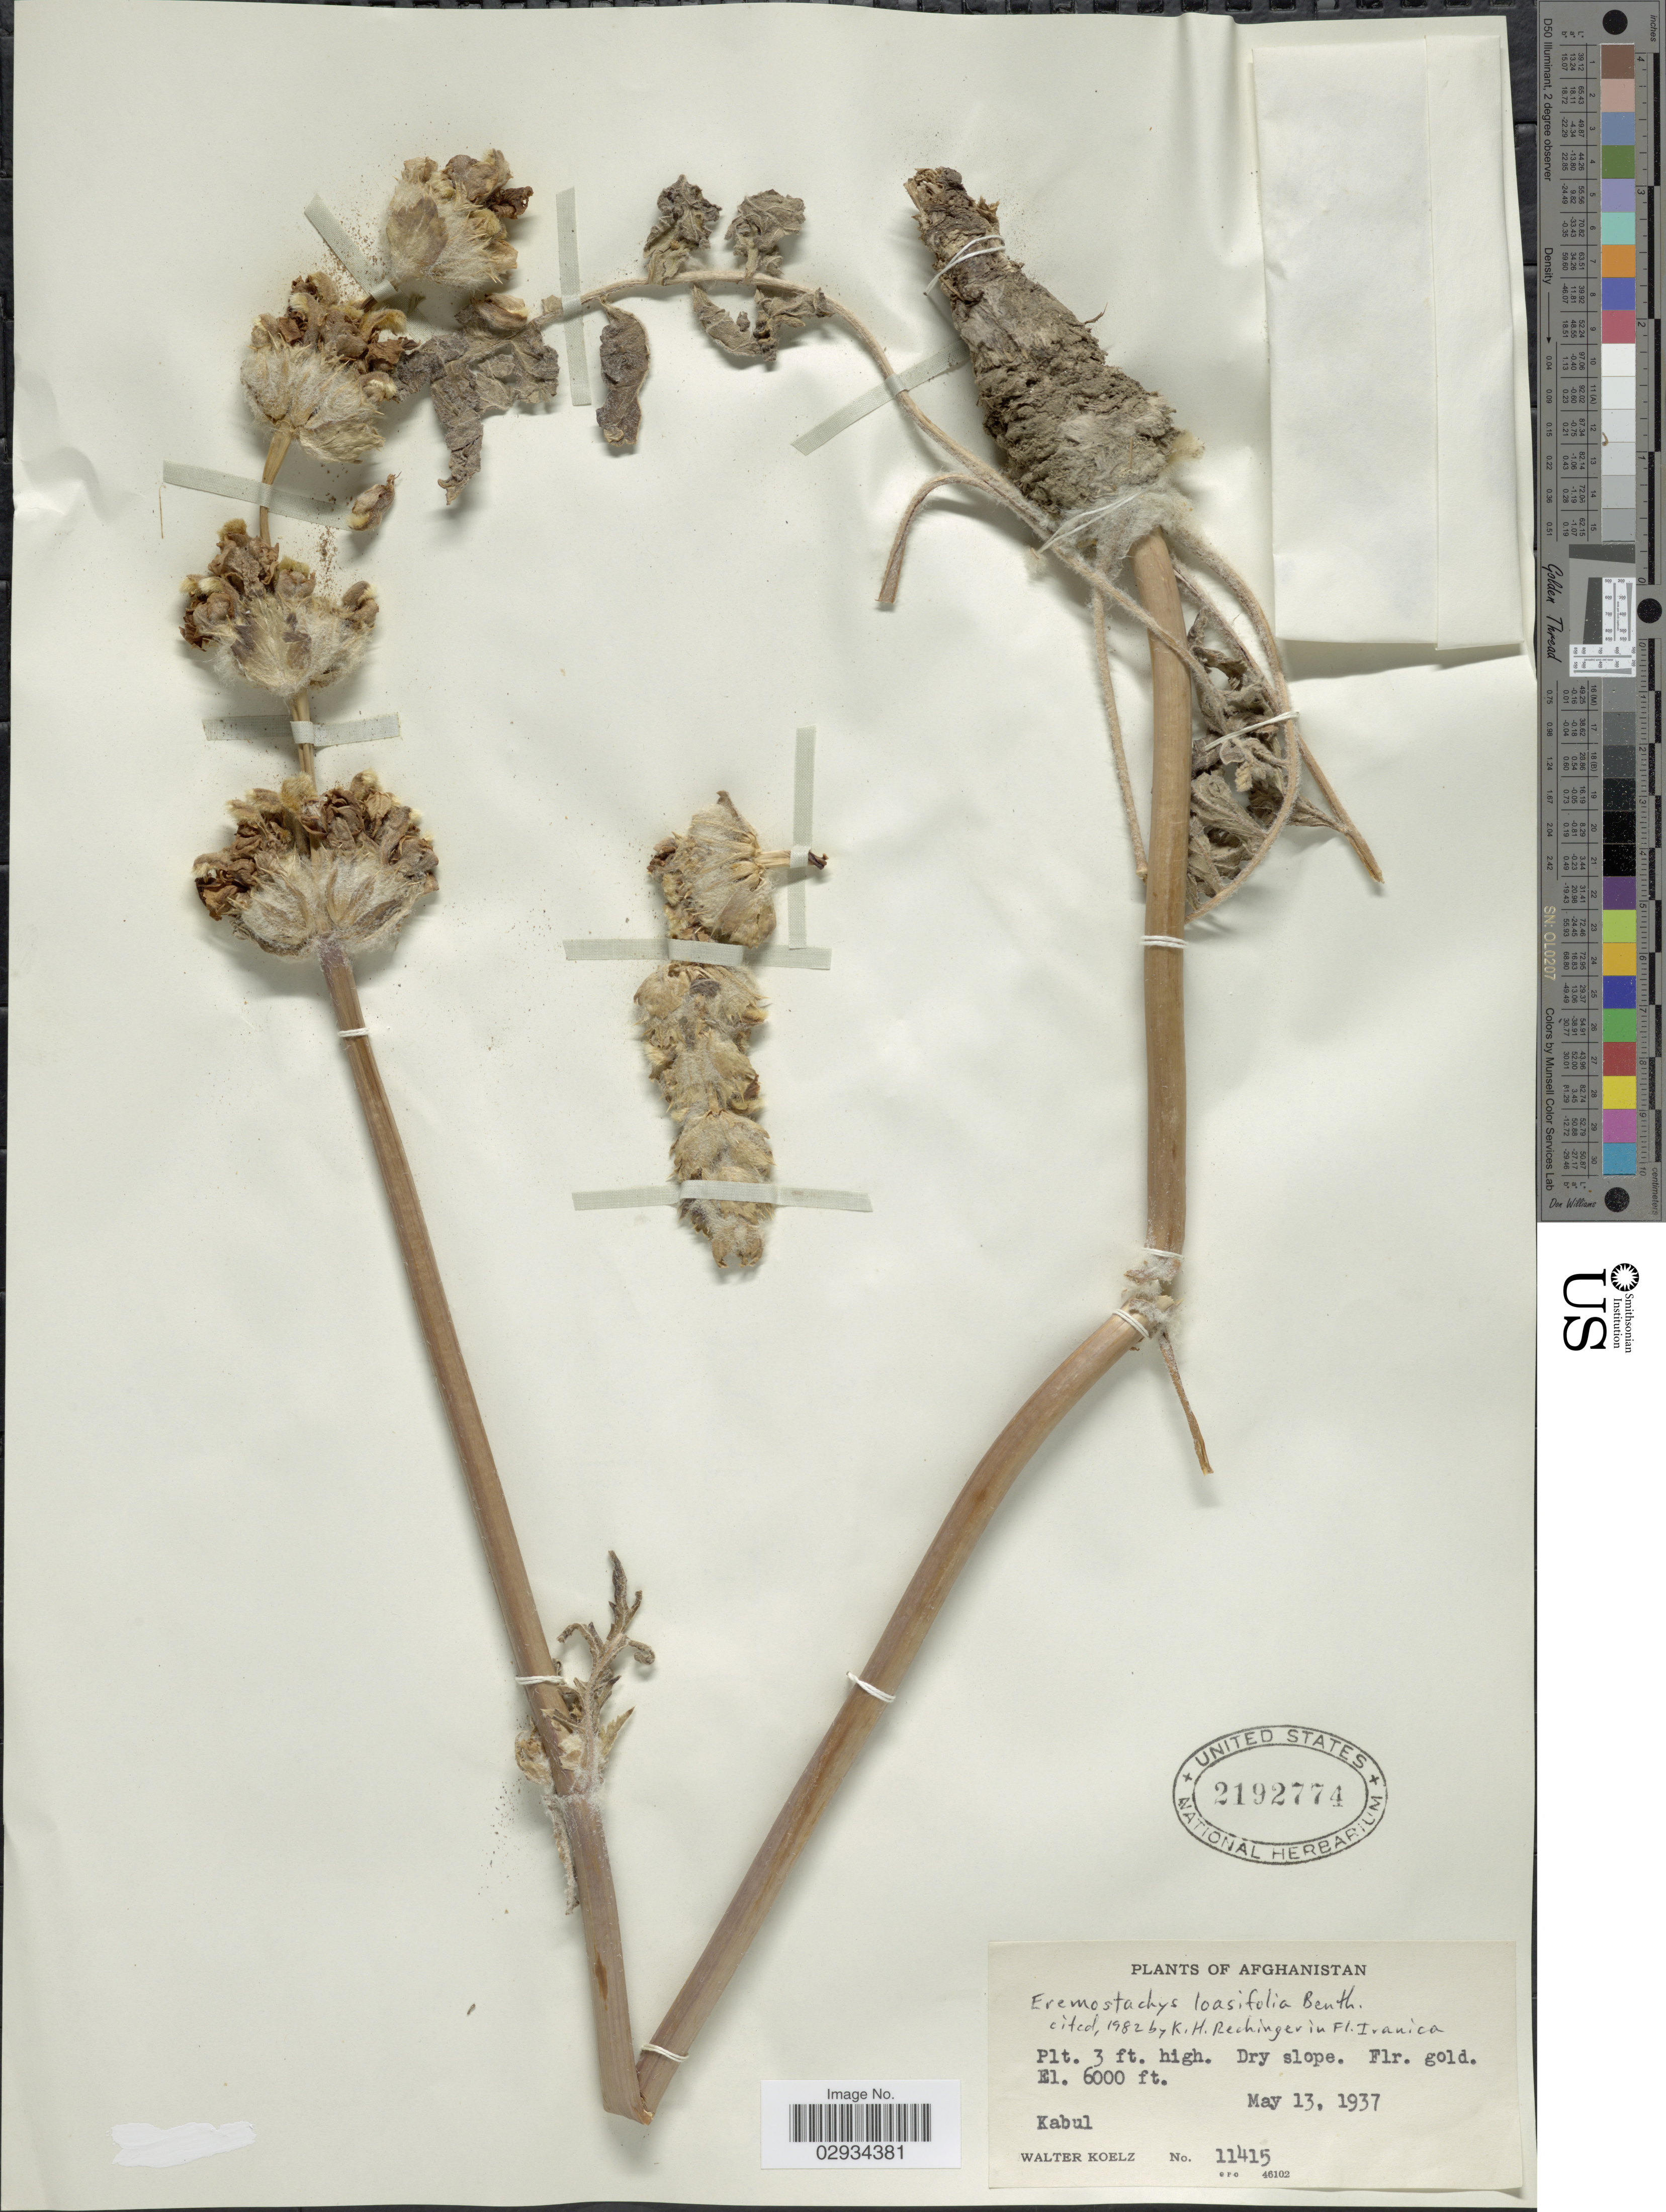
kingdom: Plantae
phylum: Tracheophyta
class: Magnoliopsida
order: Lamiales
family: Lamiaceae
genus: Eremostachys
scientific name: Eremostachys loasifolia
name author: Benth.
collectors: W. N. Koelz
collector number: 11415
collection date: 1937-05-13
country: Afghanistan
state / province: Kabul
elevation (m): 1829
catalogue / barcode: US 2192774